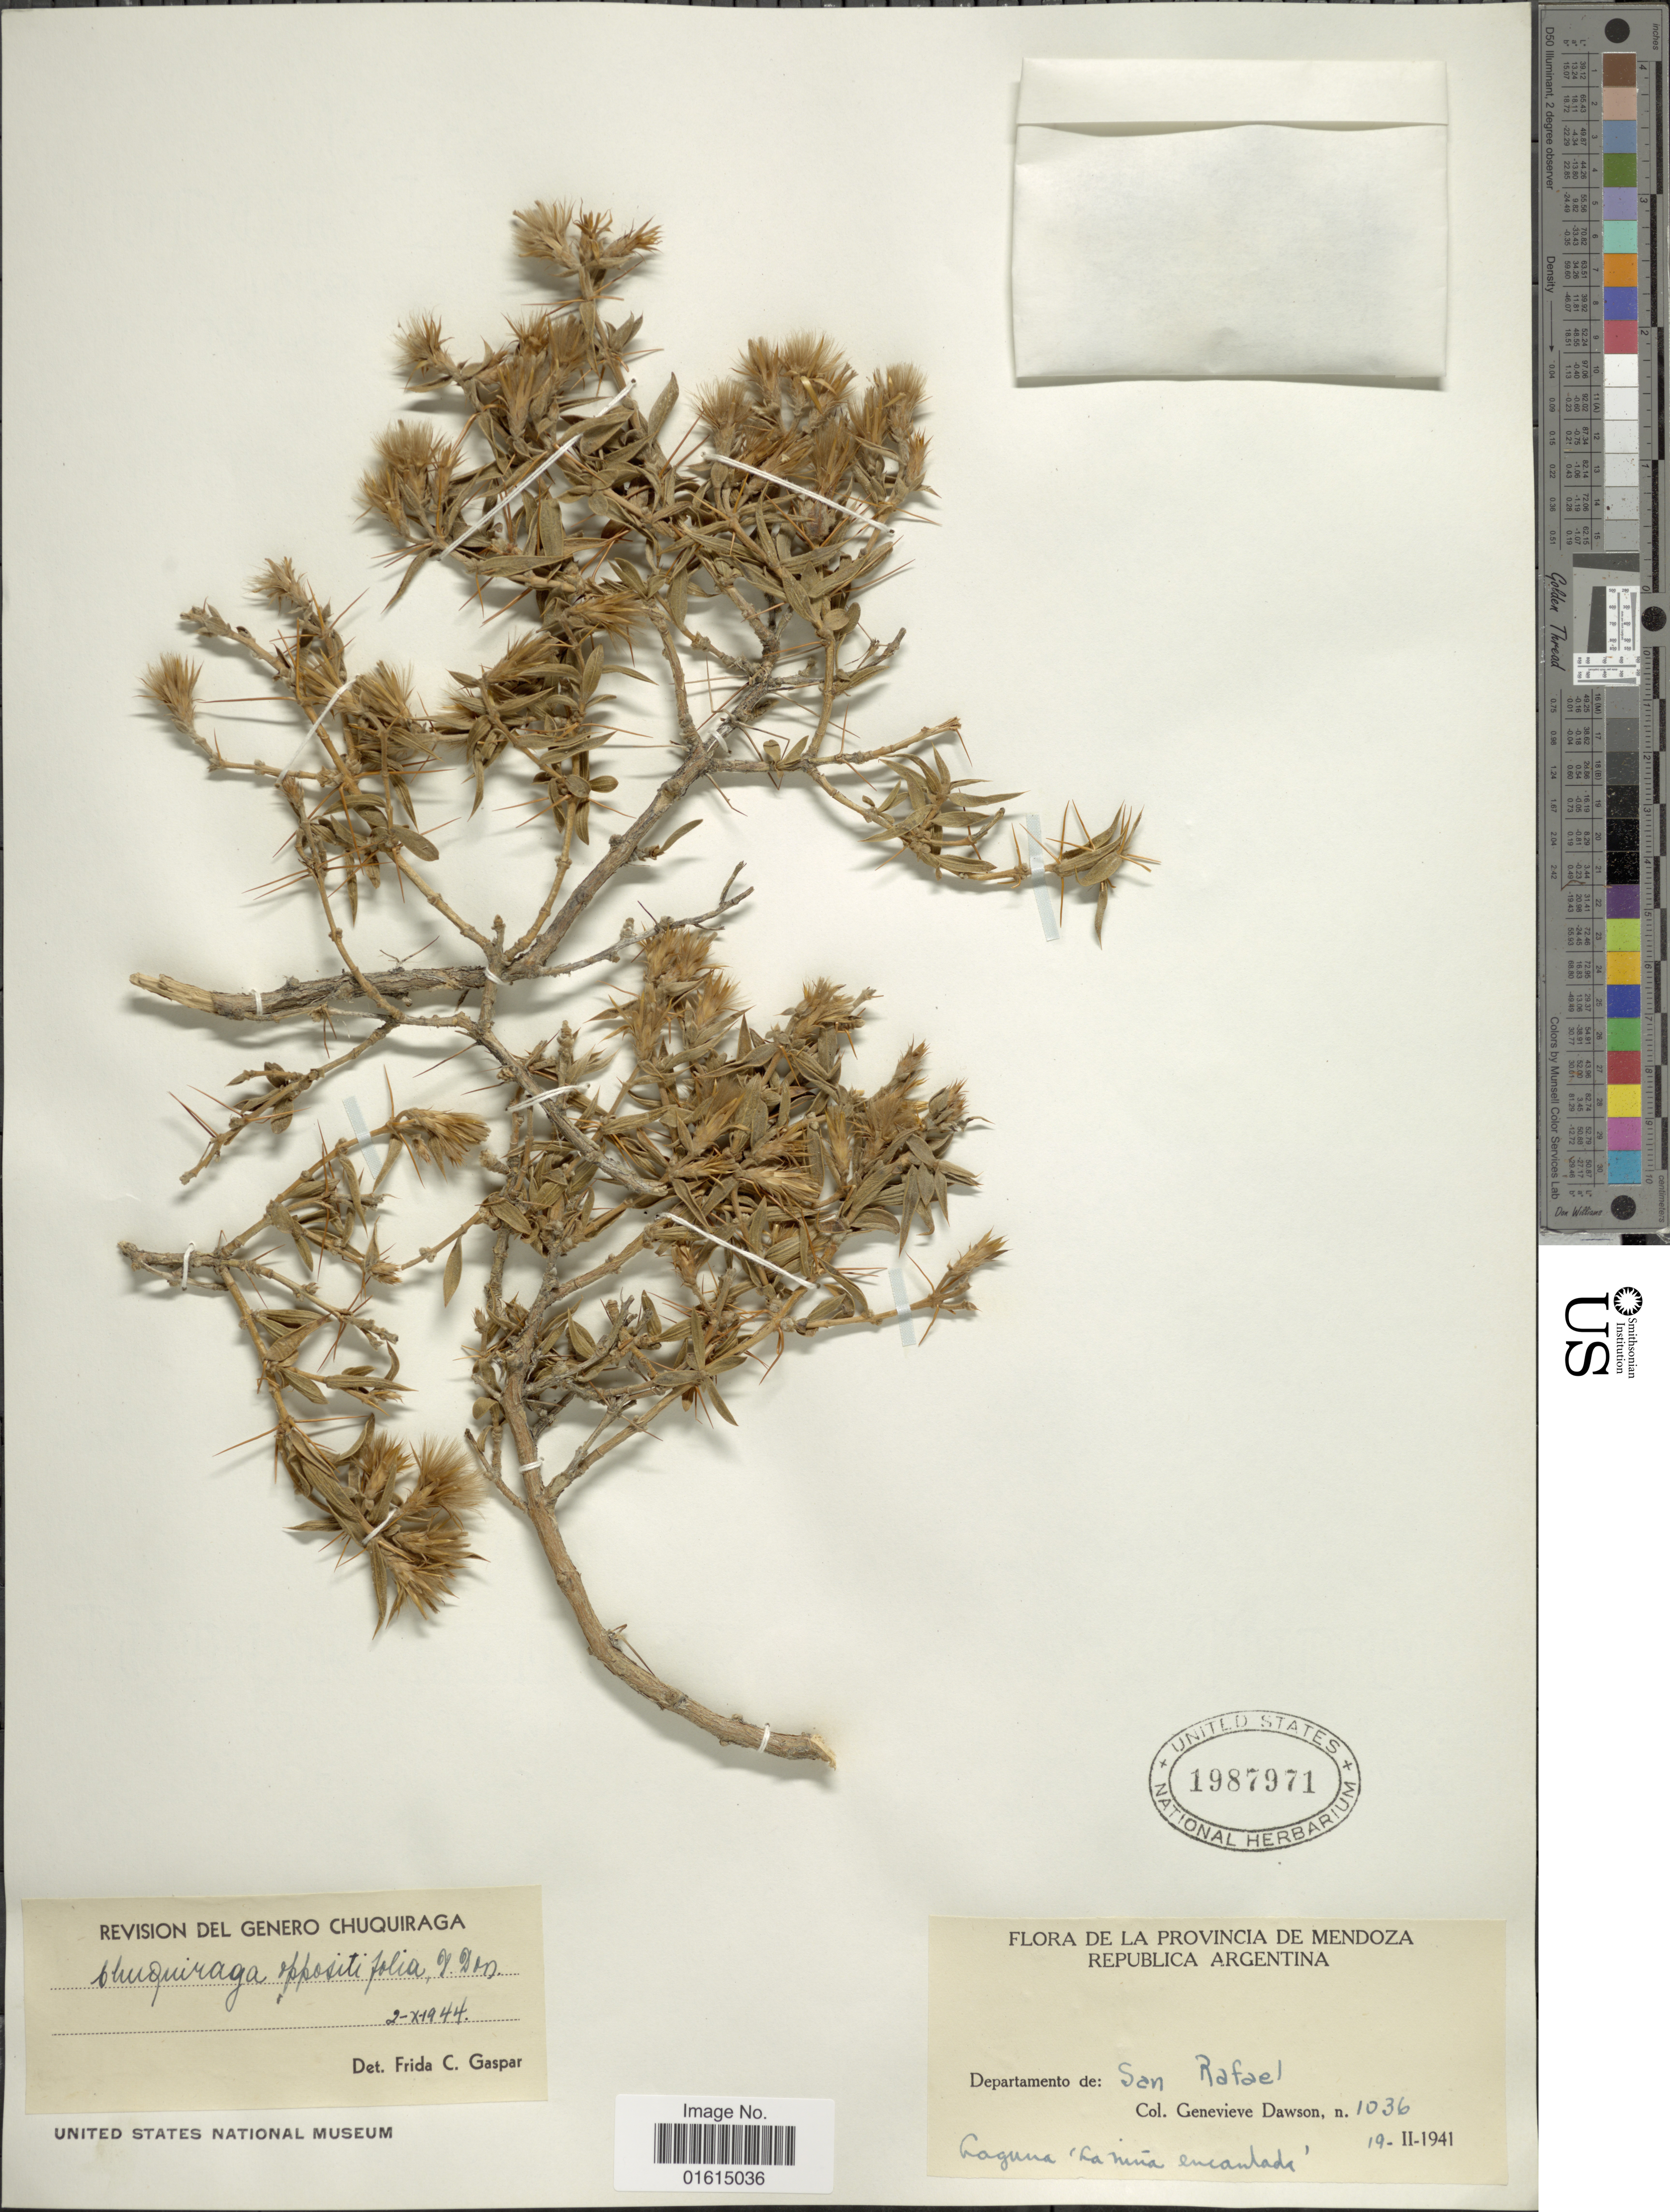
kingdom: Plantae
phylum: Tracheophyta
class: Magnoliopsida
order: Asterales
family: Asteraceae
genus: Chuquiraga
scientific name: Chuquiraga oppositifolia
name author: D. Don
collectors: G. Dawson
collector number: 1036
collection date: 1941-02-19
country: Argentina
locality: Republica Argentina, Departamento de San Rafael, Laguna La Nina Encantada.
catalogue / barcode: US 1987971